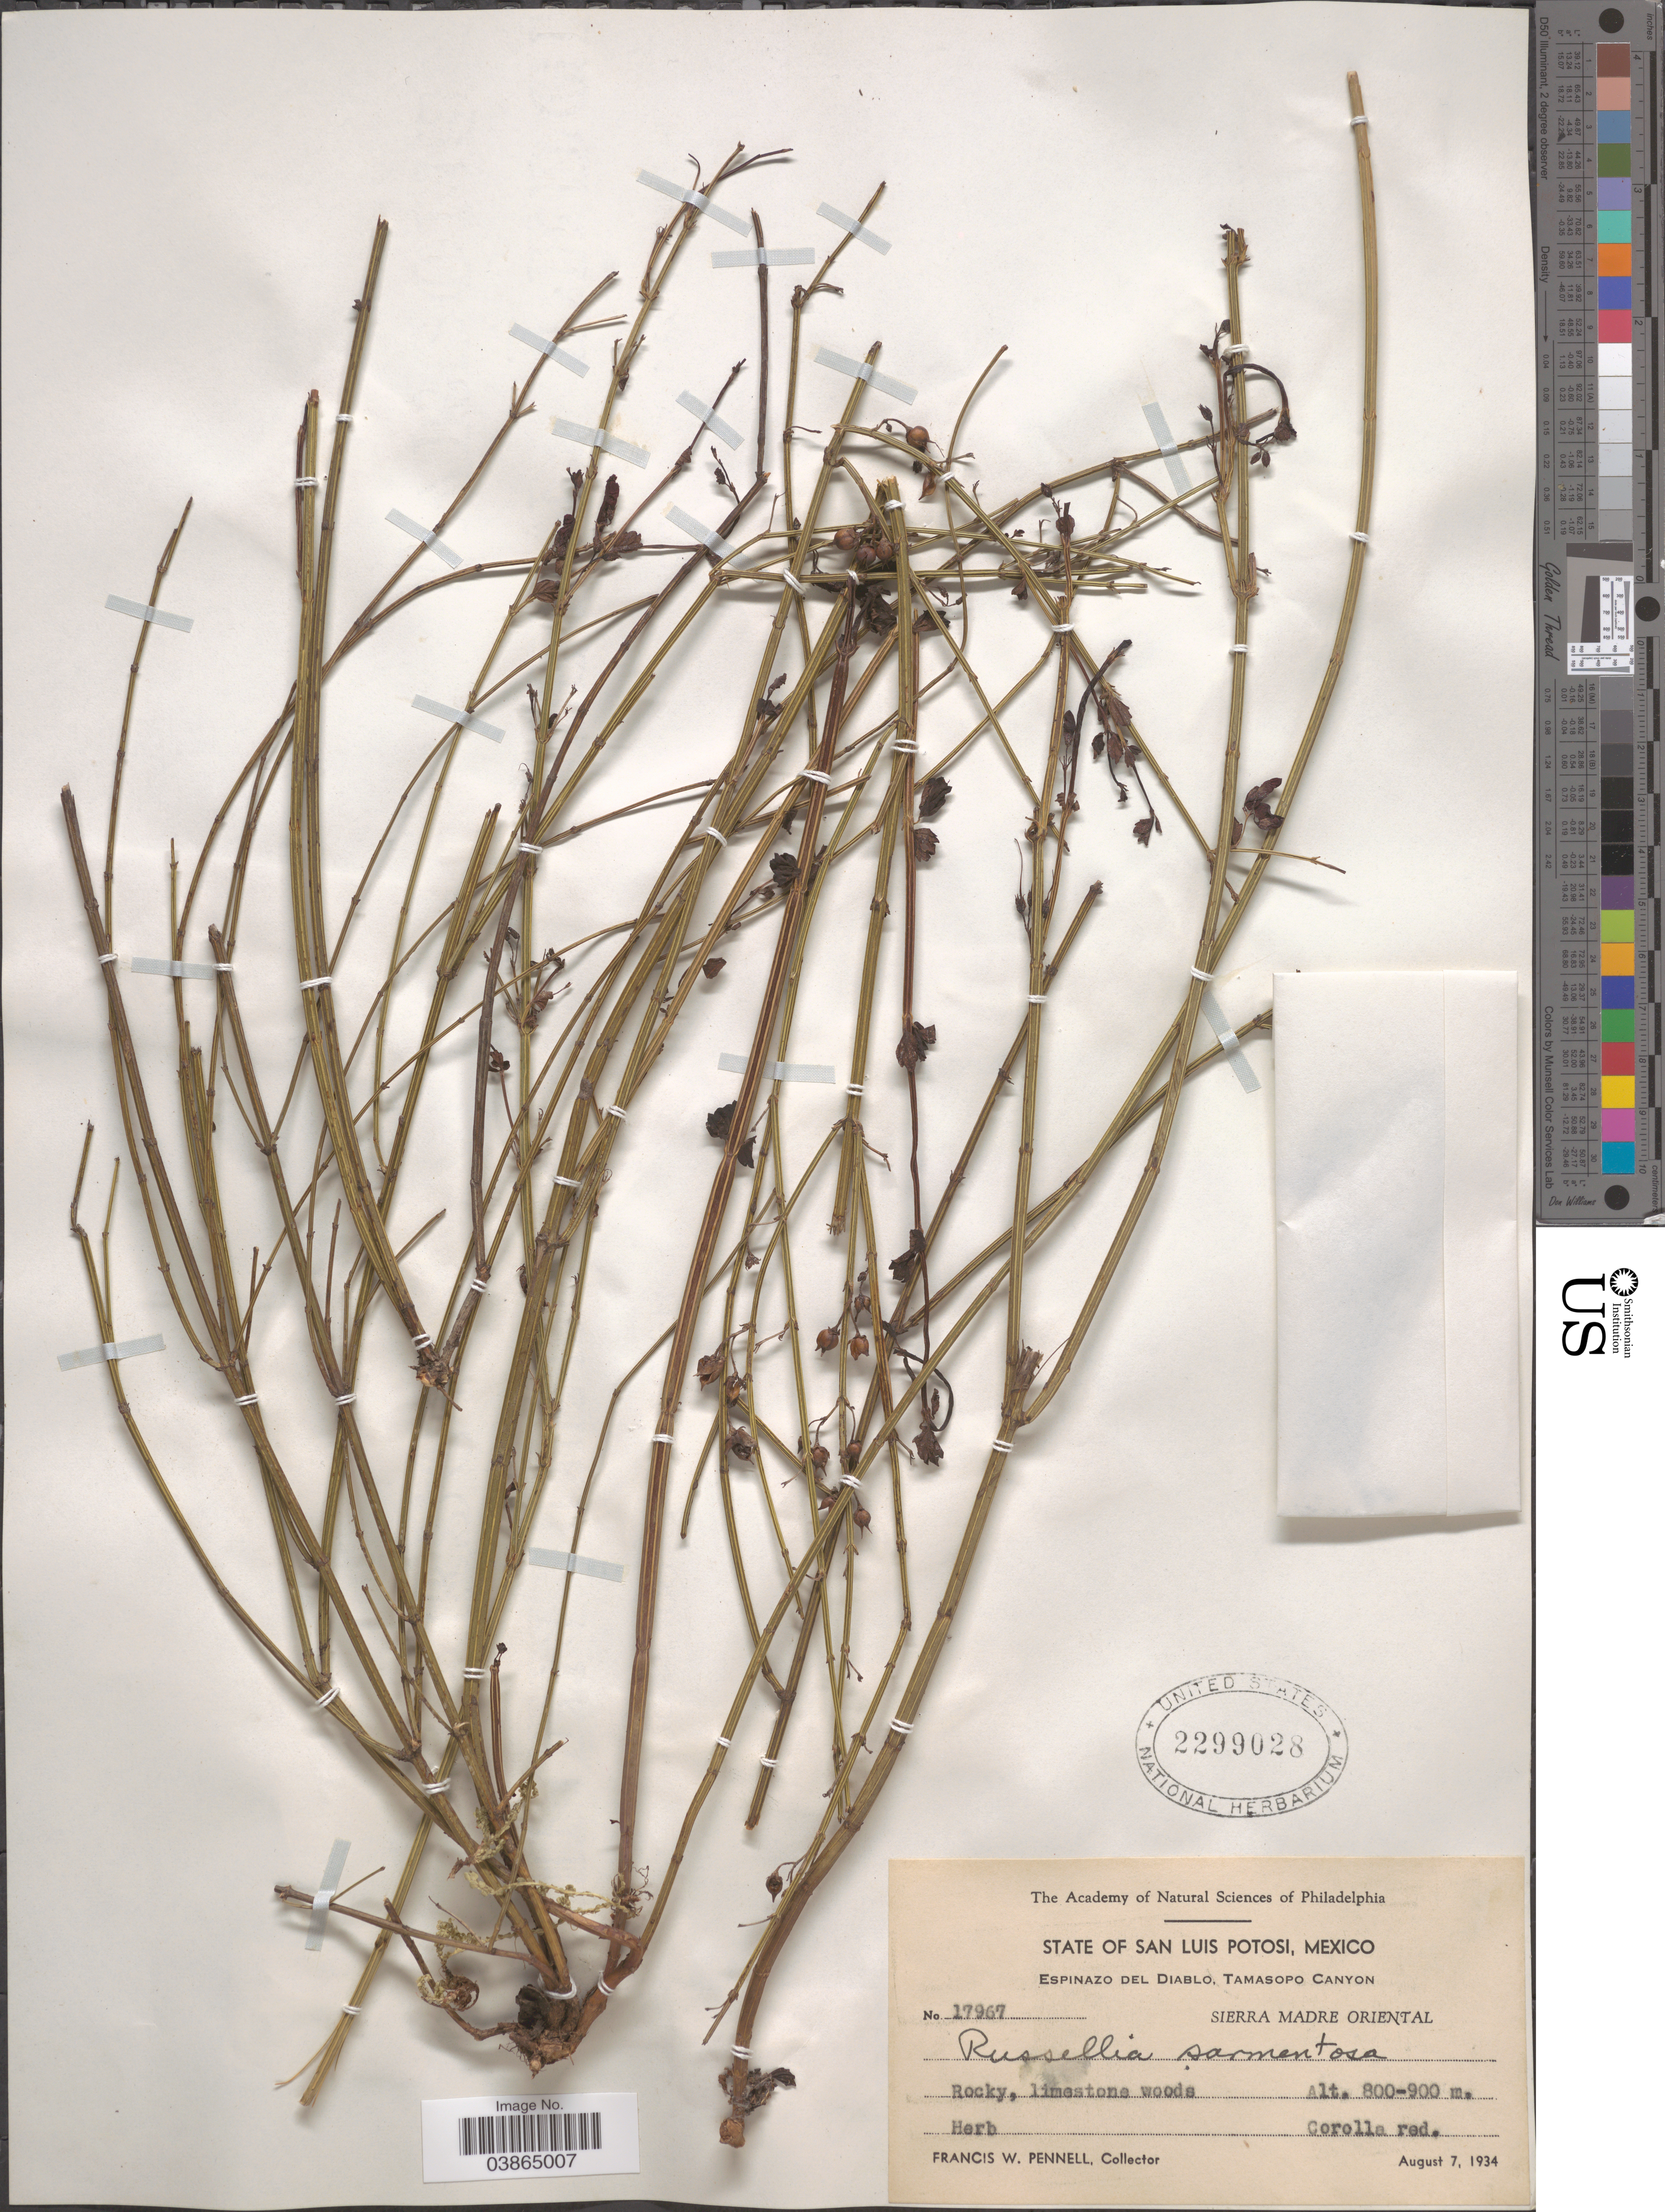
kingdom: Plantae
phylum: Tracheophyta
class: Magnoliopsida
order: Lamiales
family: Plantaginaceae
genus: Russelia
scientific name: Russelia sarmentosa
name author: Jacq.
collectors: F. W. Pennell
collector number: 17967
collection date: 1934-08-07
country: Mexico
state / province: San Luis Potosí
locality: Espinazo del Diablo, Tamasopo Canyon. Sierra Madre Oriental.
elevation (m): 800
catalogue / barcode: US 2299028